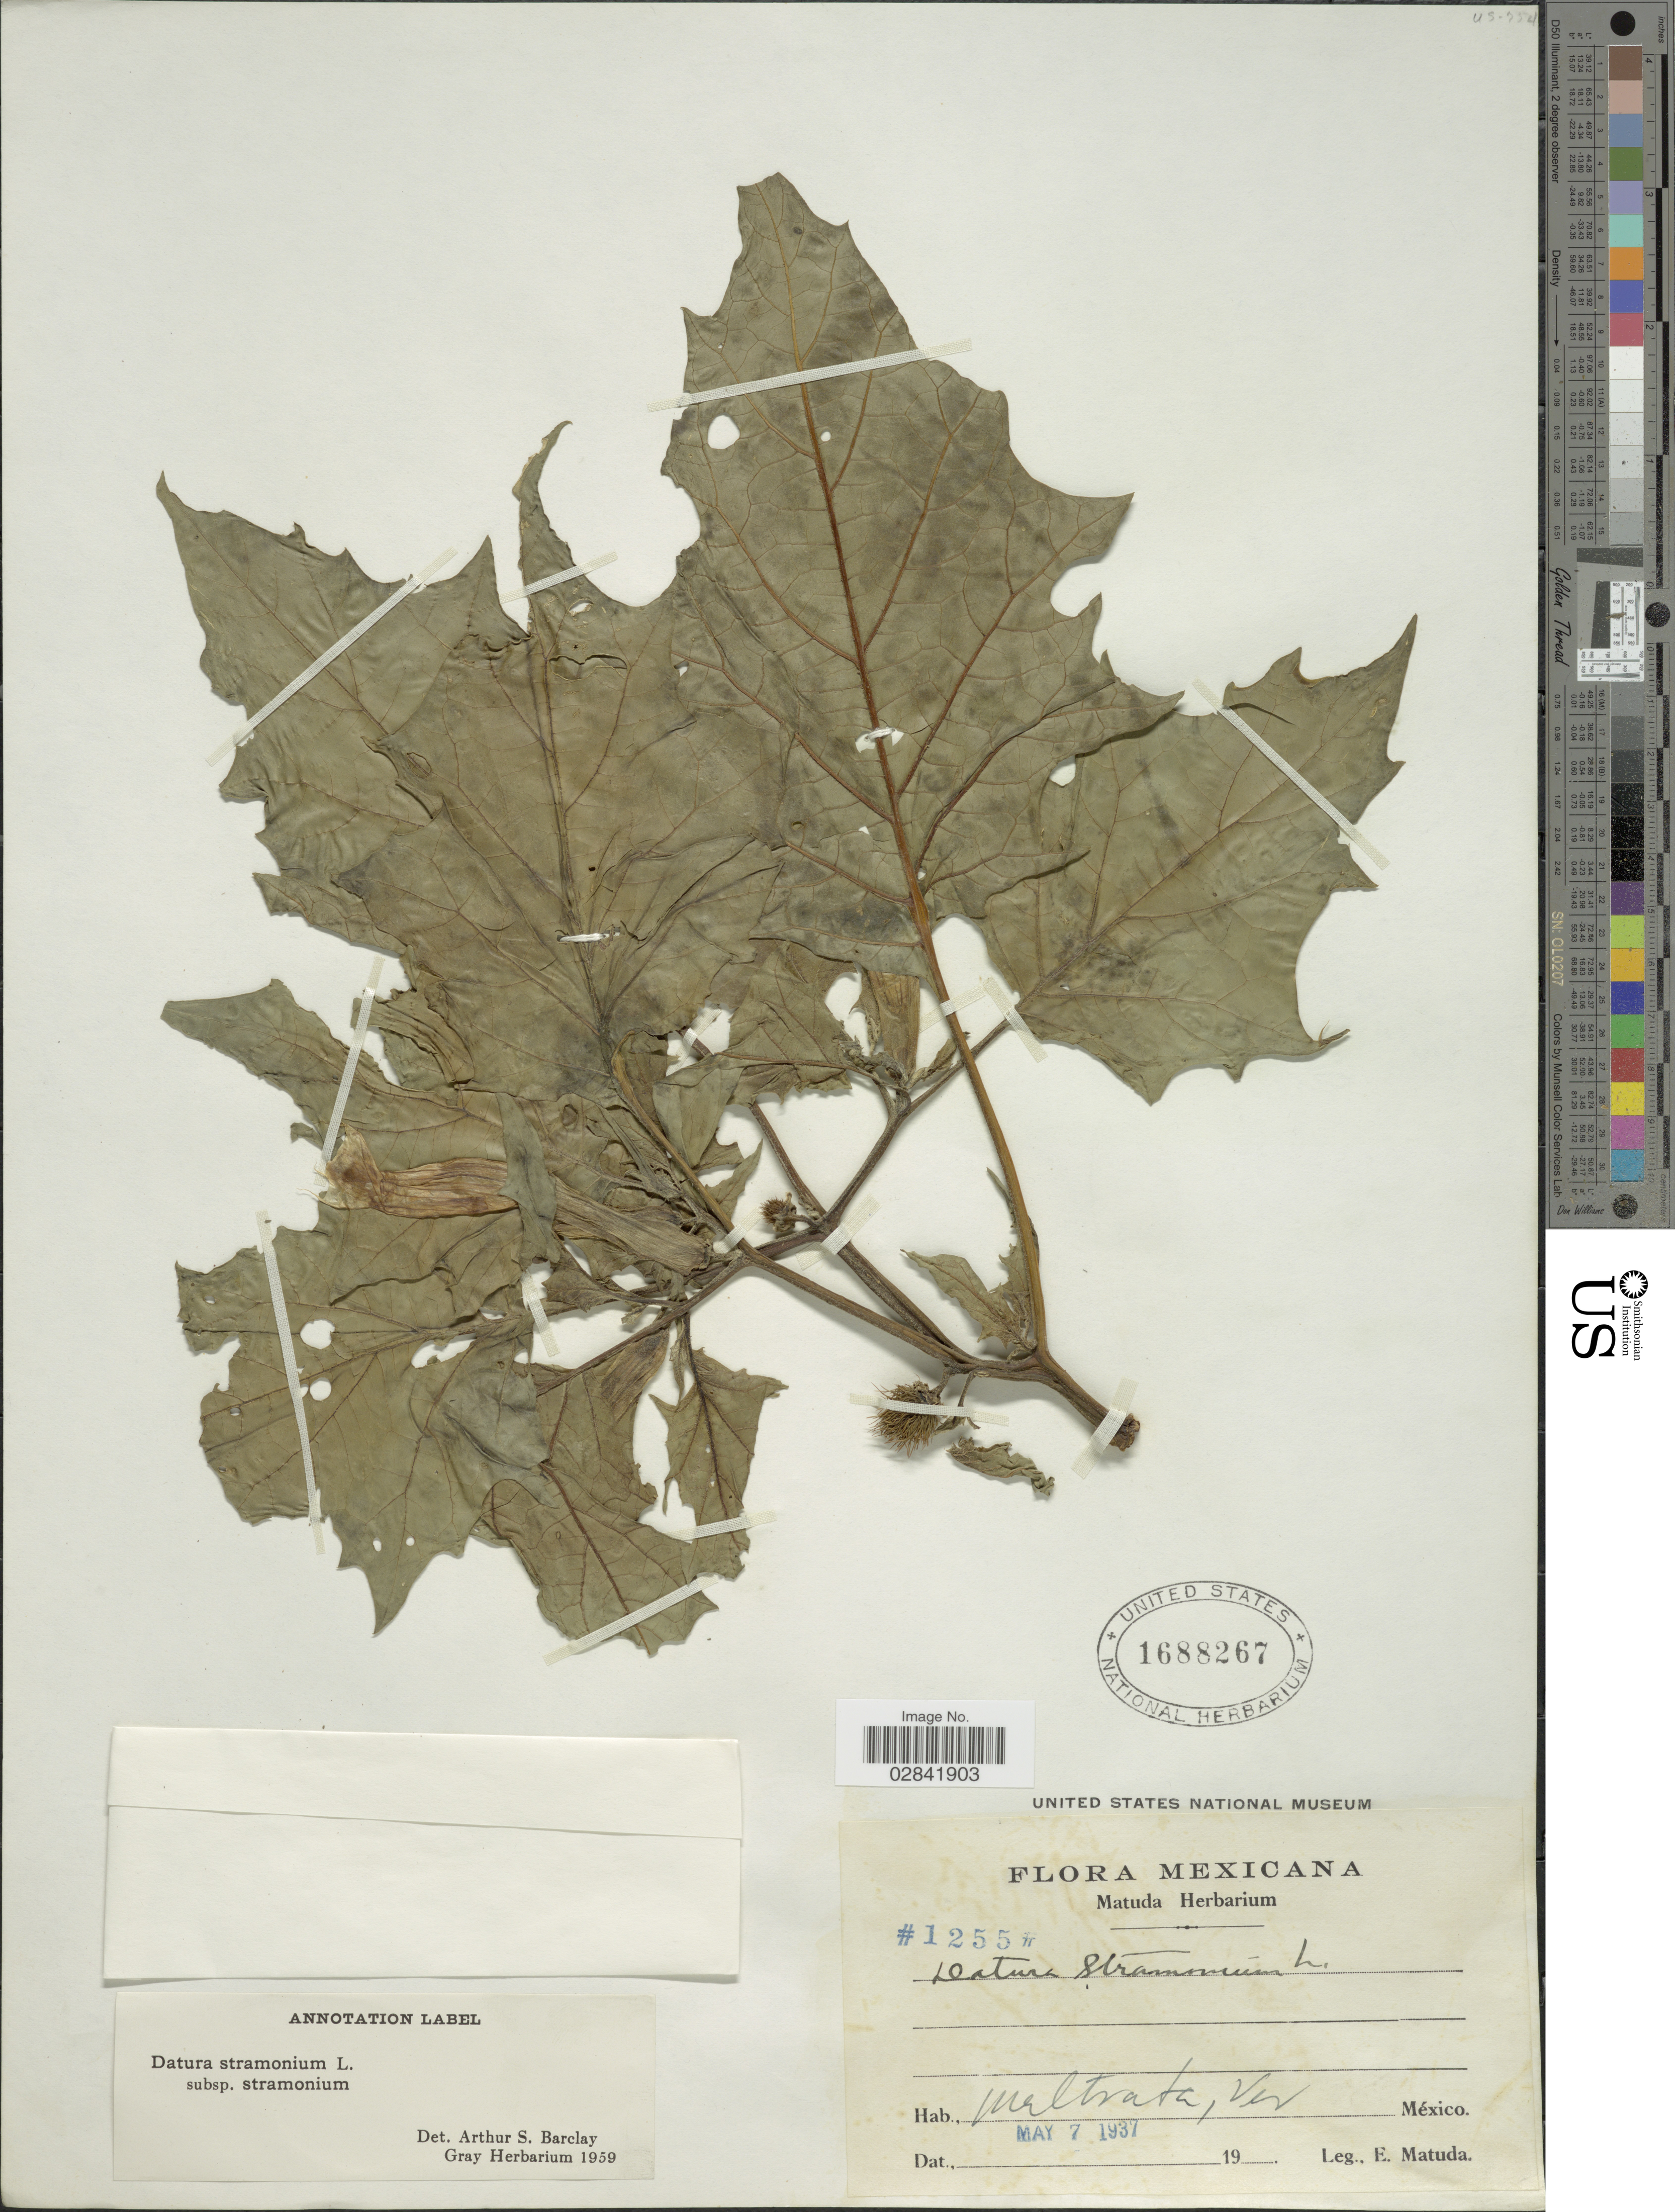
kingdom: Plantae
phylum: Tracheophyta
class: Magnoliopsida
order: Solanales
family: Solanaceae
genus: Datura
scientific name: Datura stramonium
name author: L.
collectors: E. Matuda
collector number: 1255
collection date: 1937-05-07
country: Mexico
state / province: Veracruz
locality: Maltrata.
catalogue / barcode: US 1688267